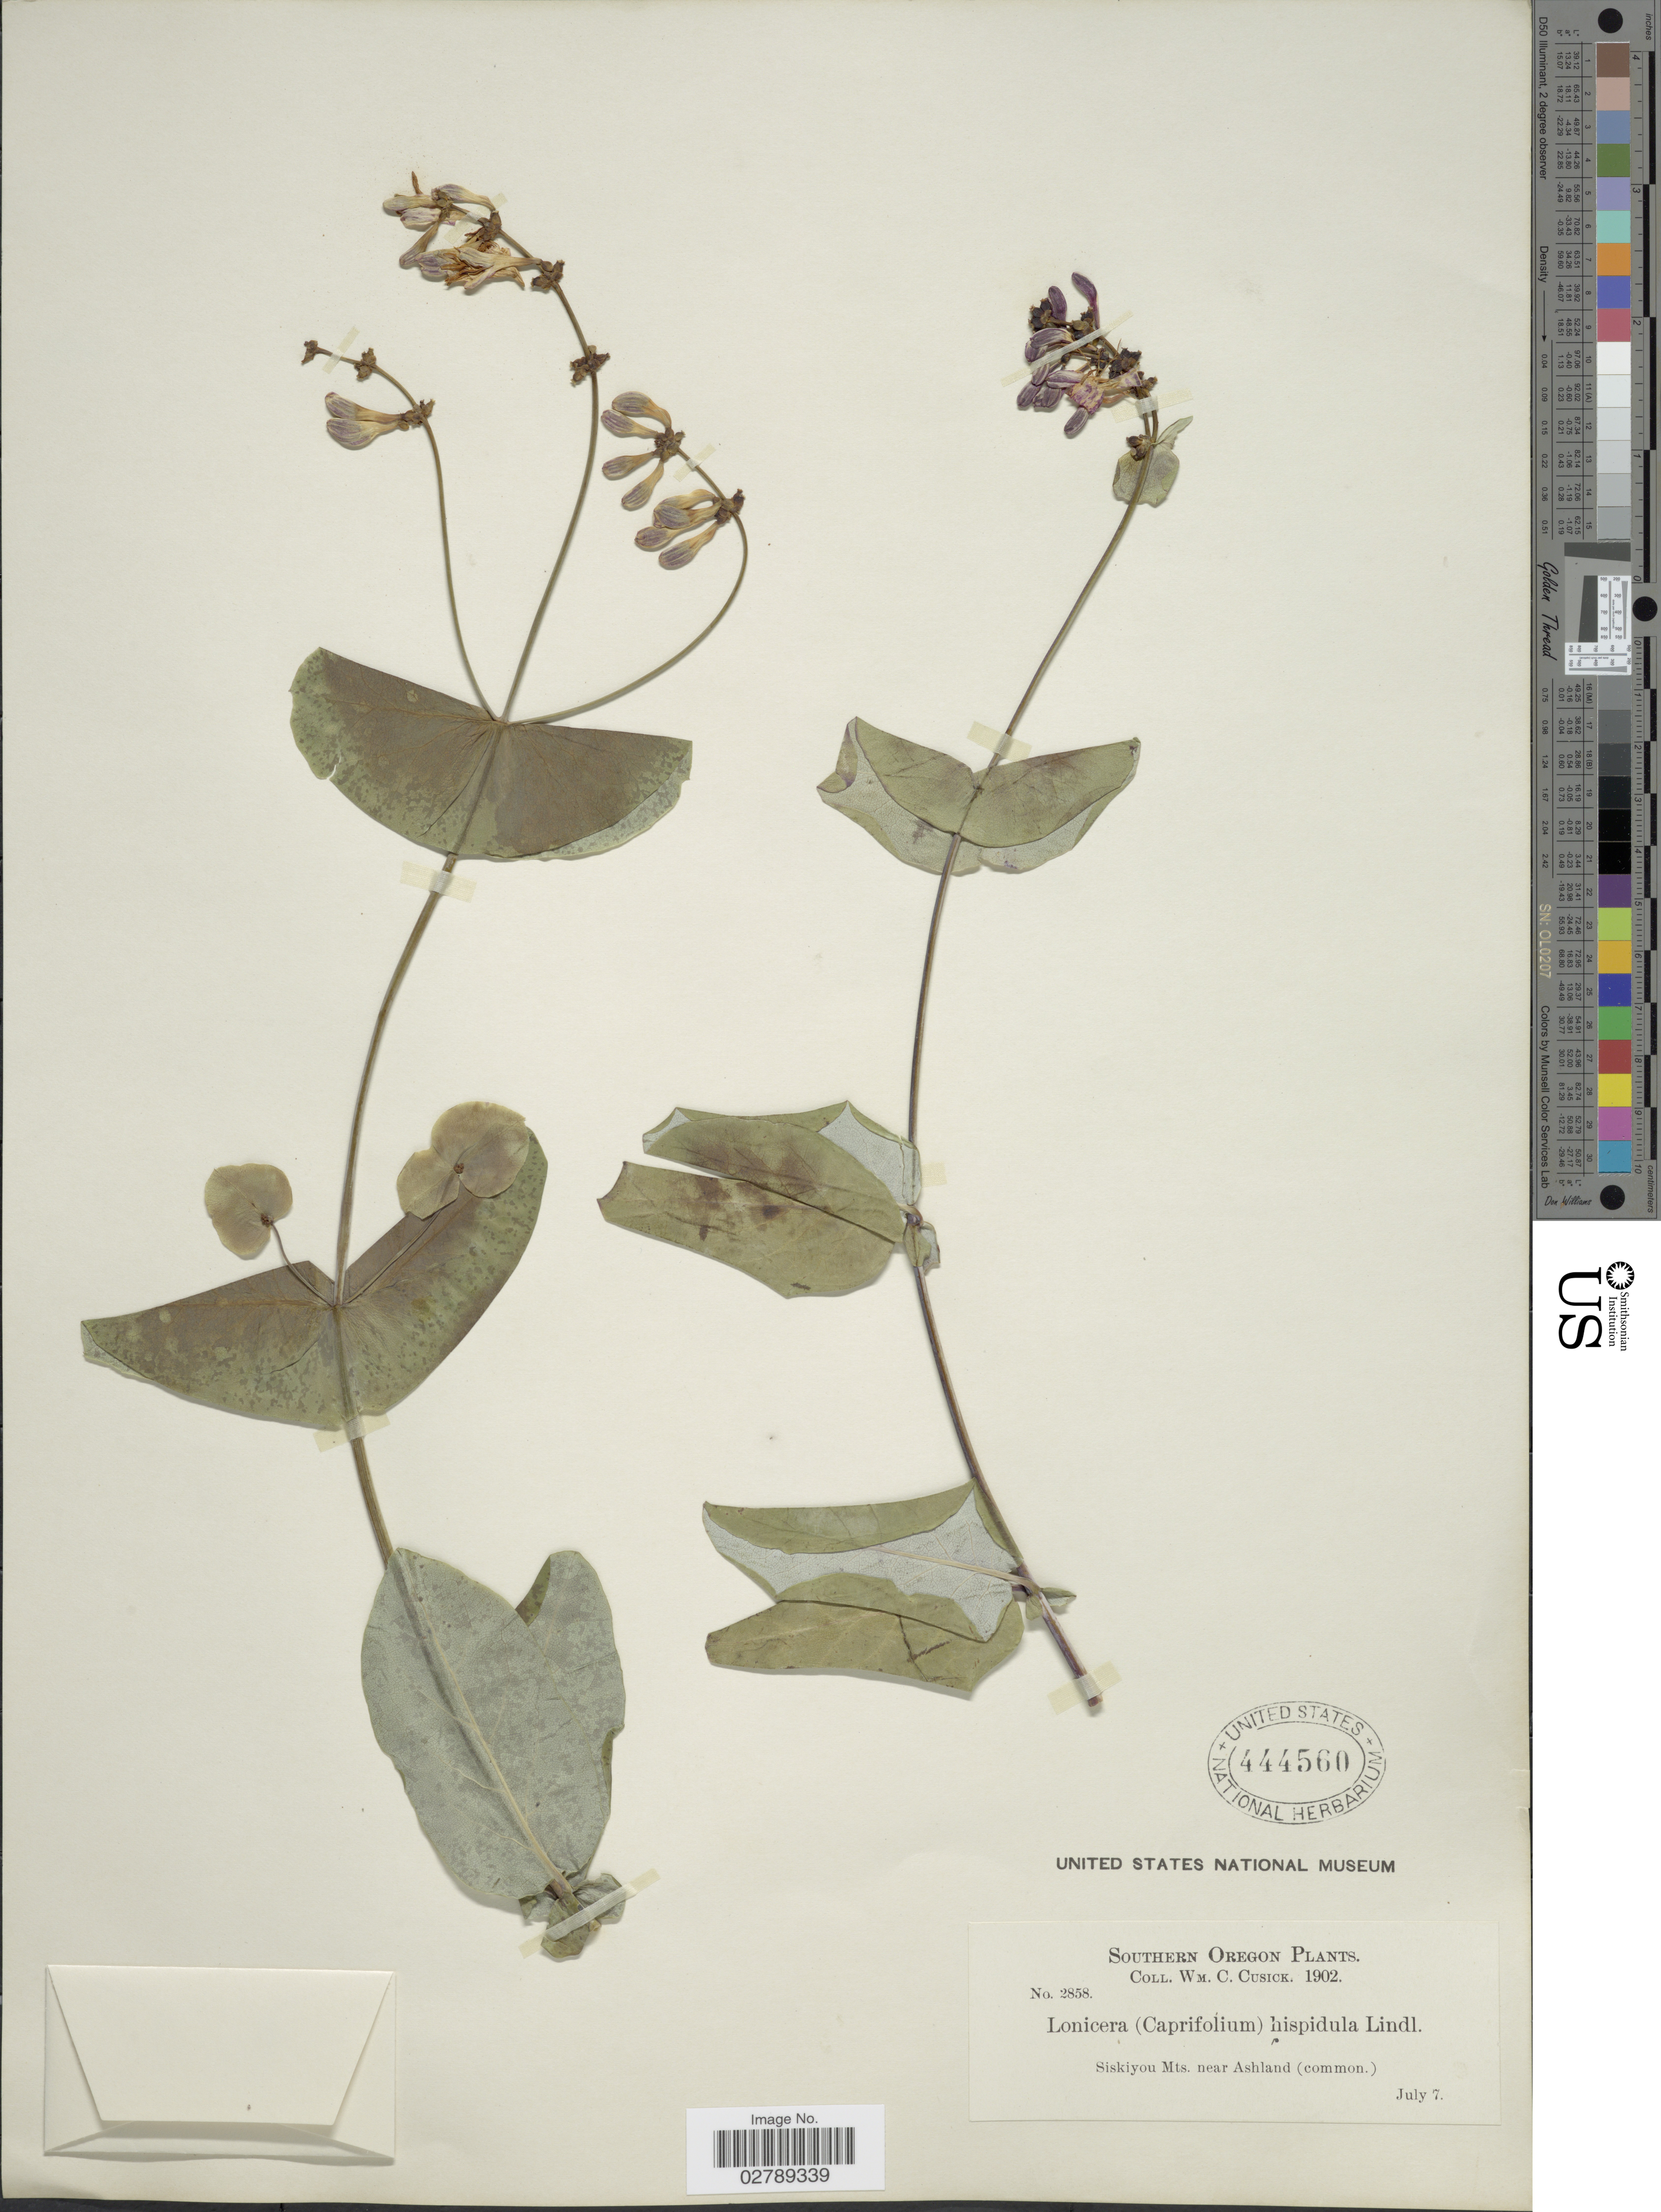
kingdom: Plantae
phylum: Tracheophyta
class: Magnoliopsida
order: Dipsacales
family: Caprifoliaceae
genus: Lonicera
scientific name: Lonicera hispidula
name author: Douglas ex Lindl.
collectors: W. C. Cusick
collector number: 2858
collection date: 1902-07-07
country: United States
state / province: Oregon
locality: Southern Oregon. Siskiyou Mts. near Ashland.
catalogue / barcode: US 444560